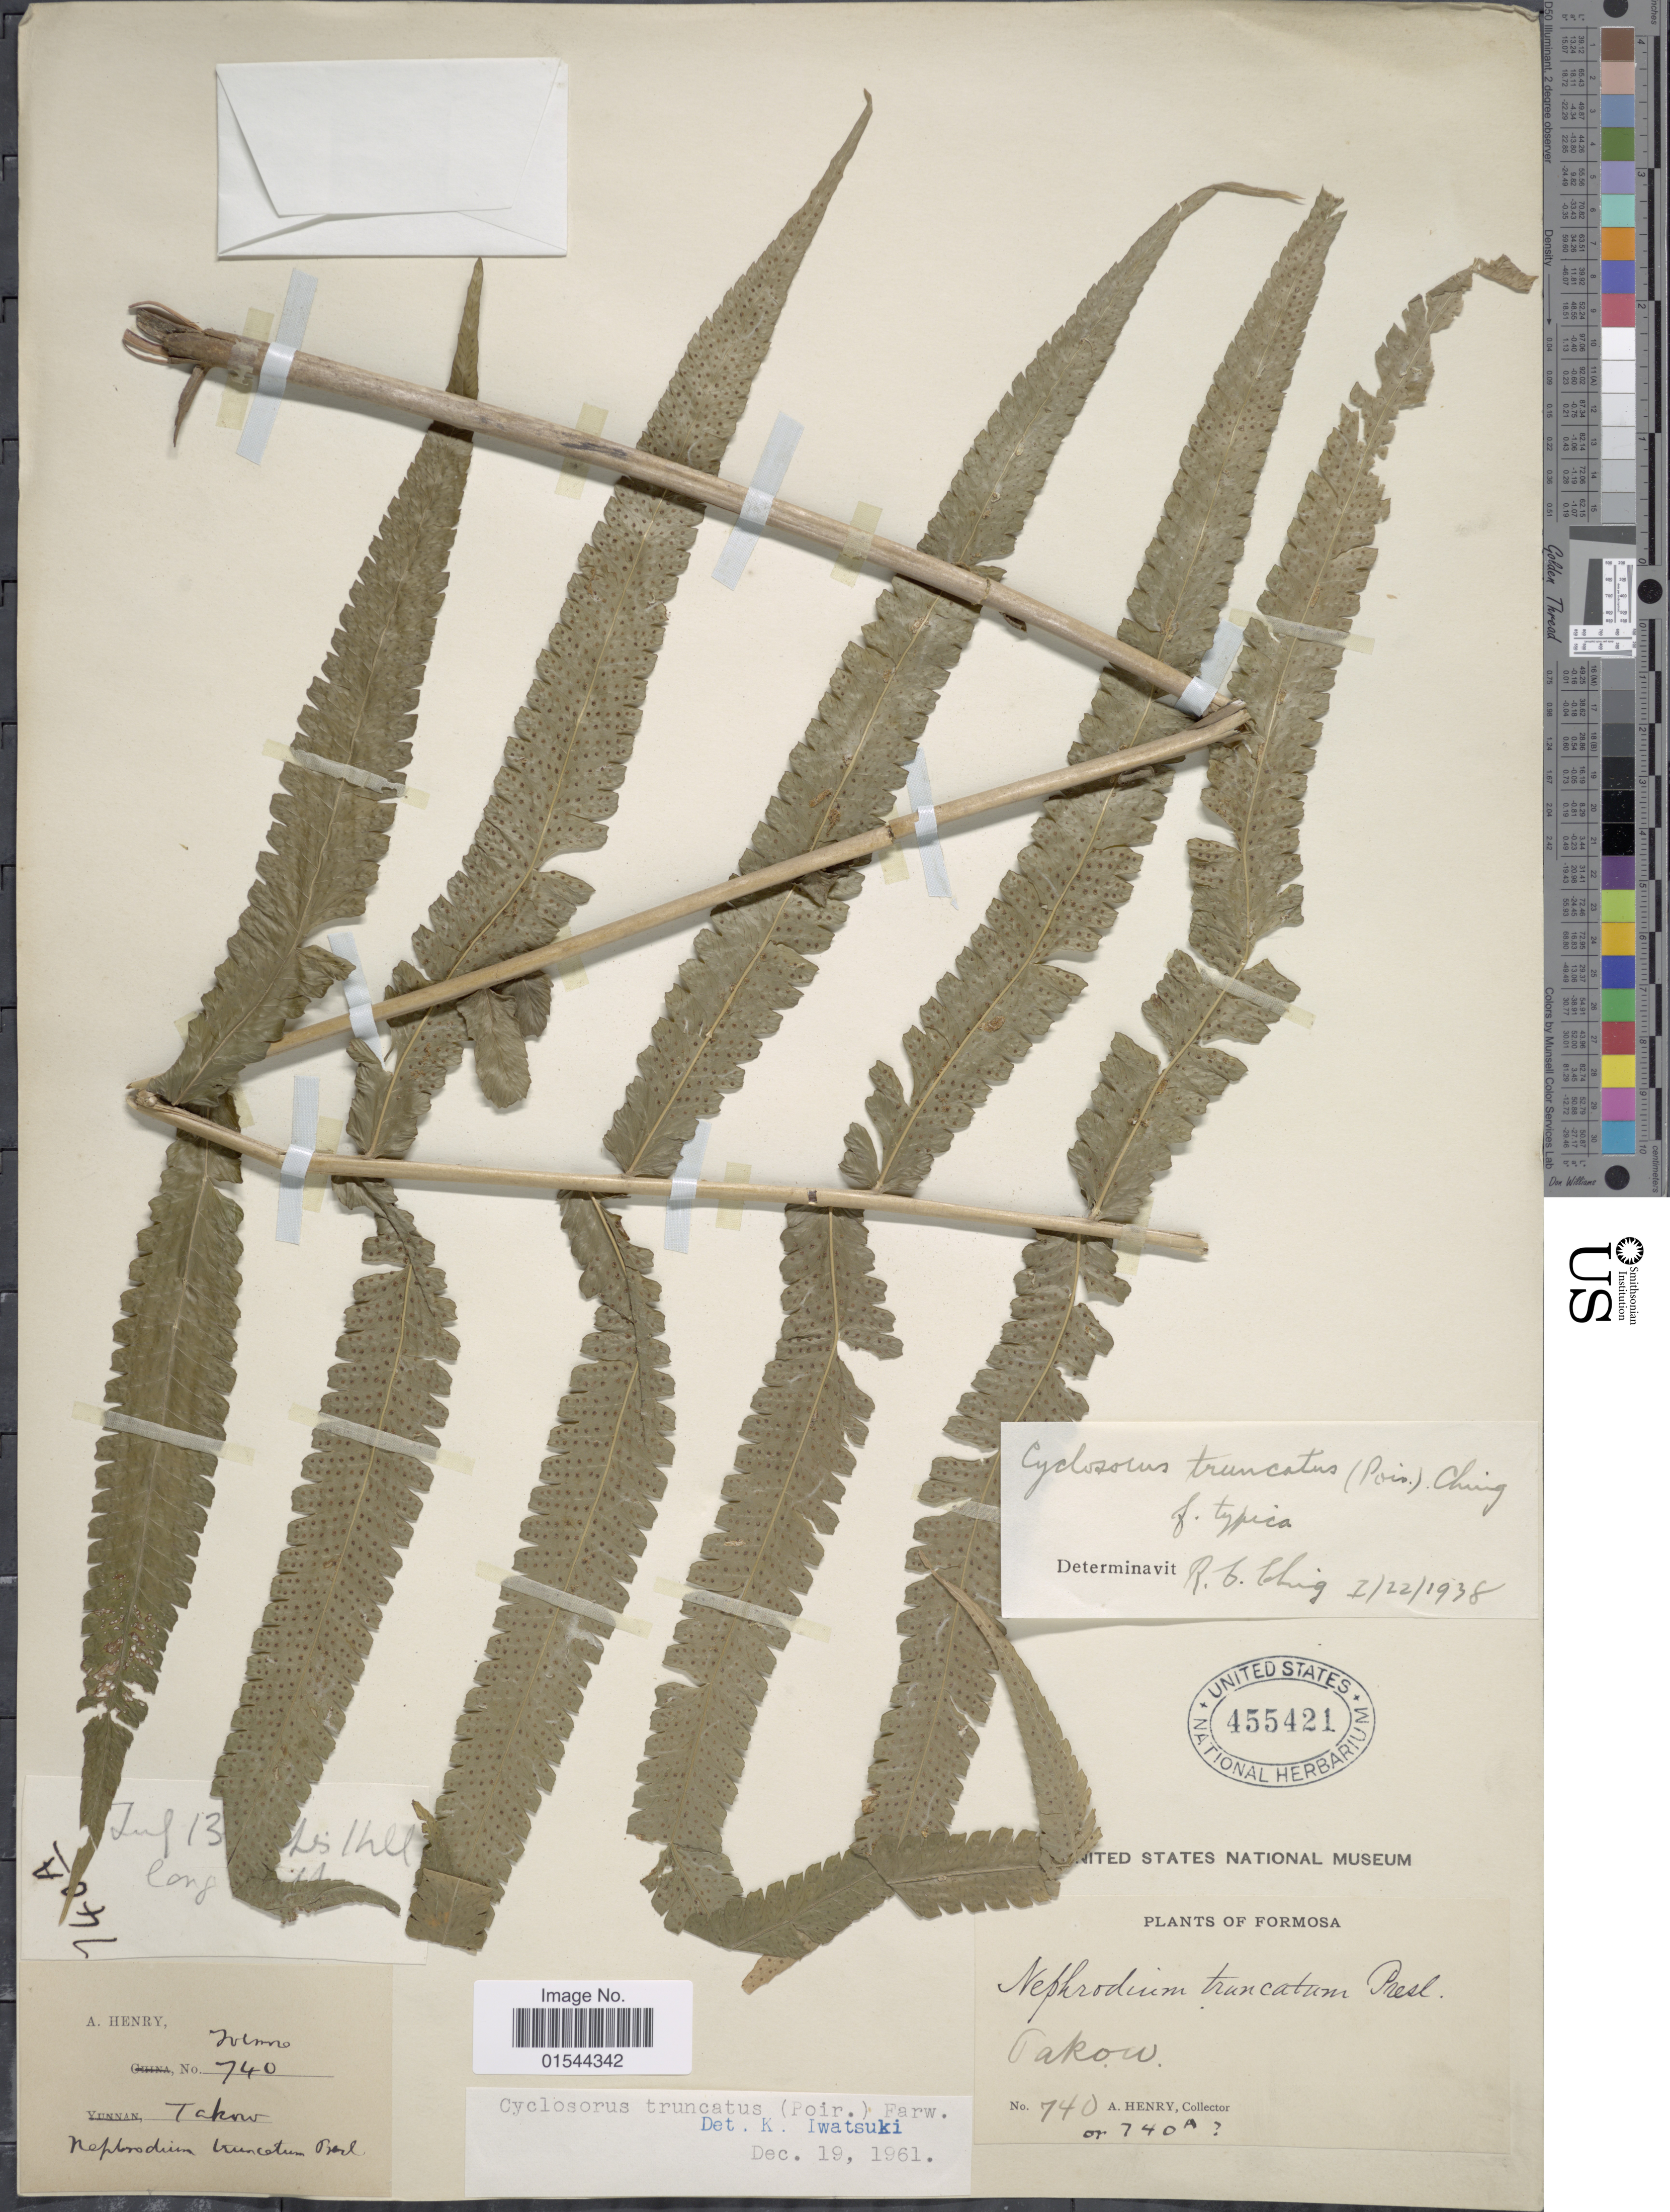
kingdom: Plantae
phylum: Tracheophyta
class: Polypodiopsida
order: Polypodiales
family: Thelypteridaceae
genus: Pneumatopteris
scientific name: Pneumatopteris truncata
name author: (Poir.) Holttum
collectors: A. Henry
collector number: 740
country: Taiwan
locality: Formosa, Takow.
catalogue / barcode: US 455421